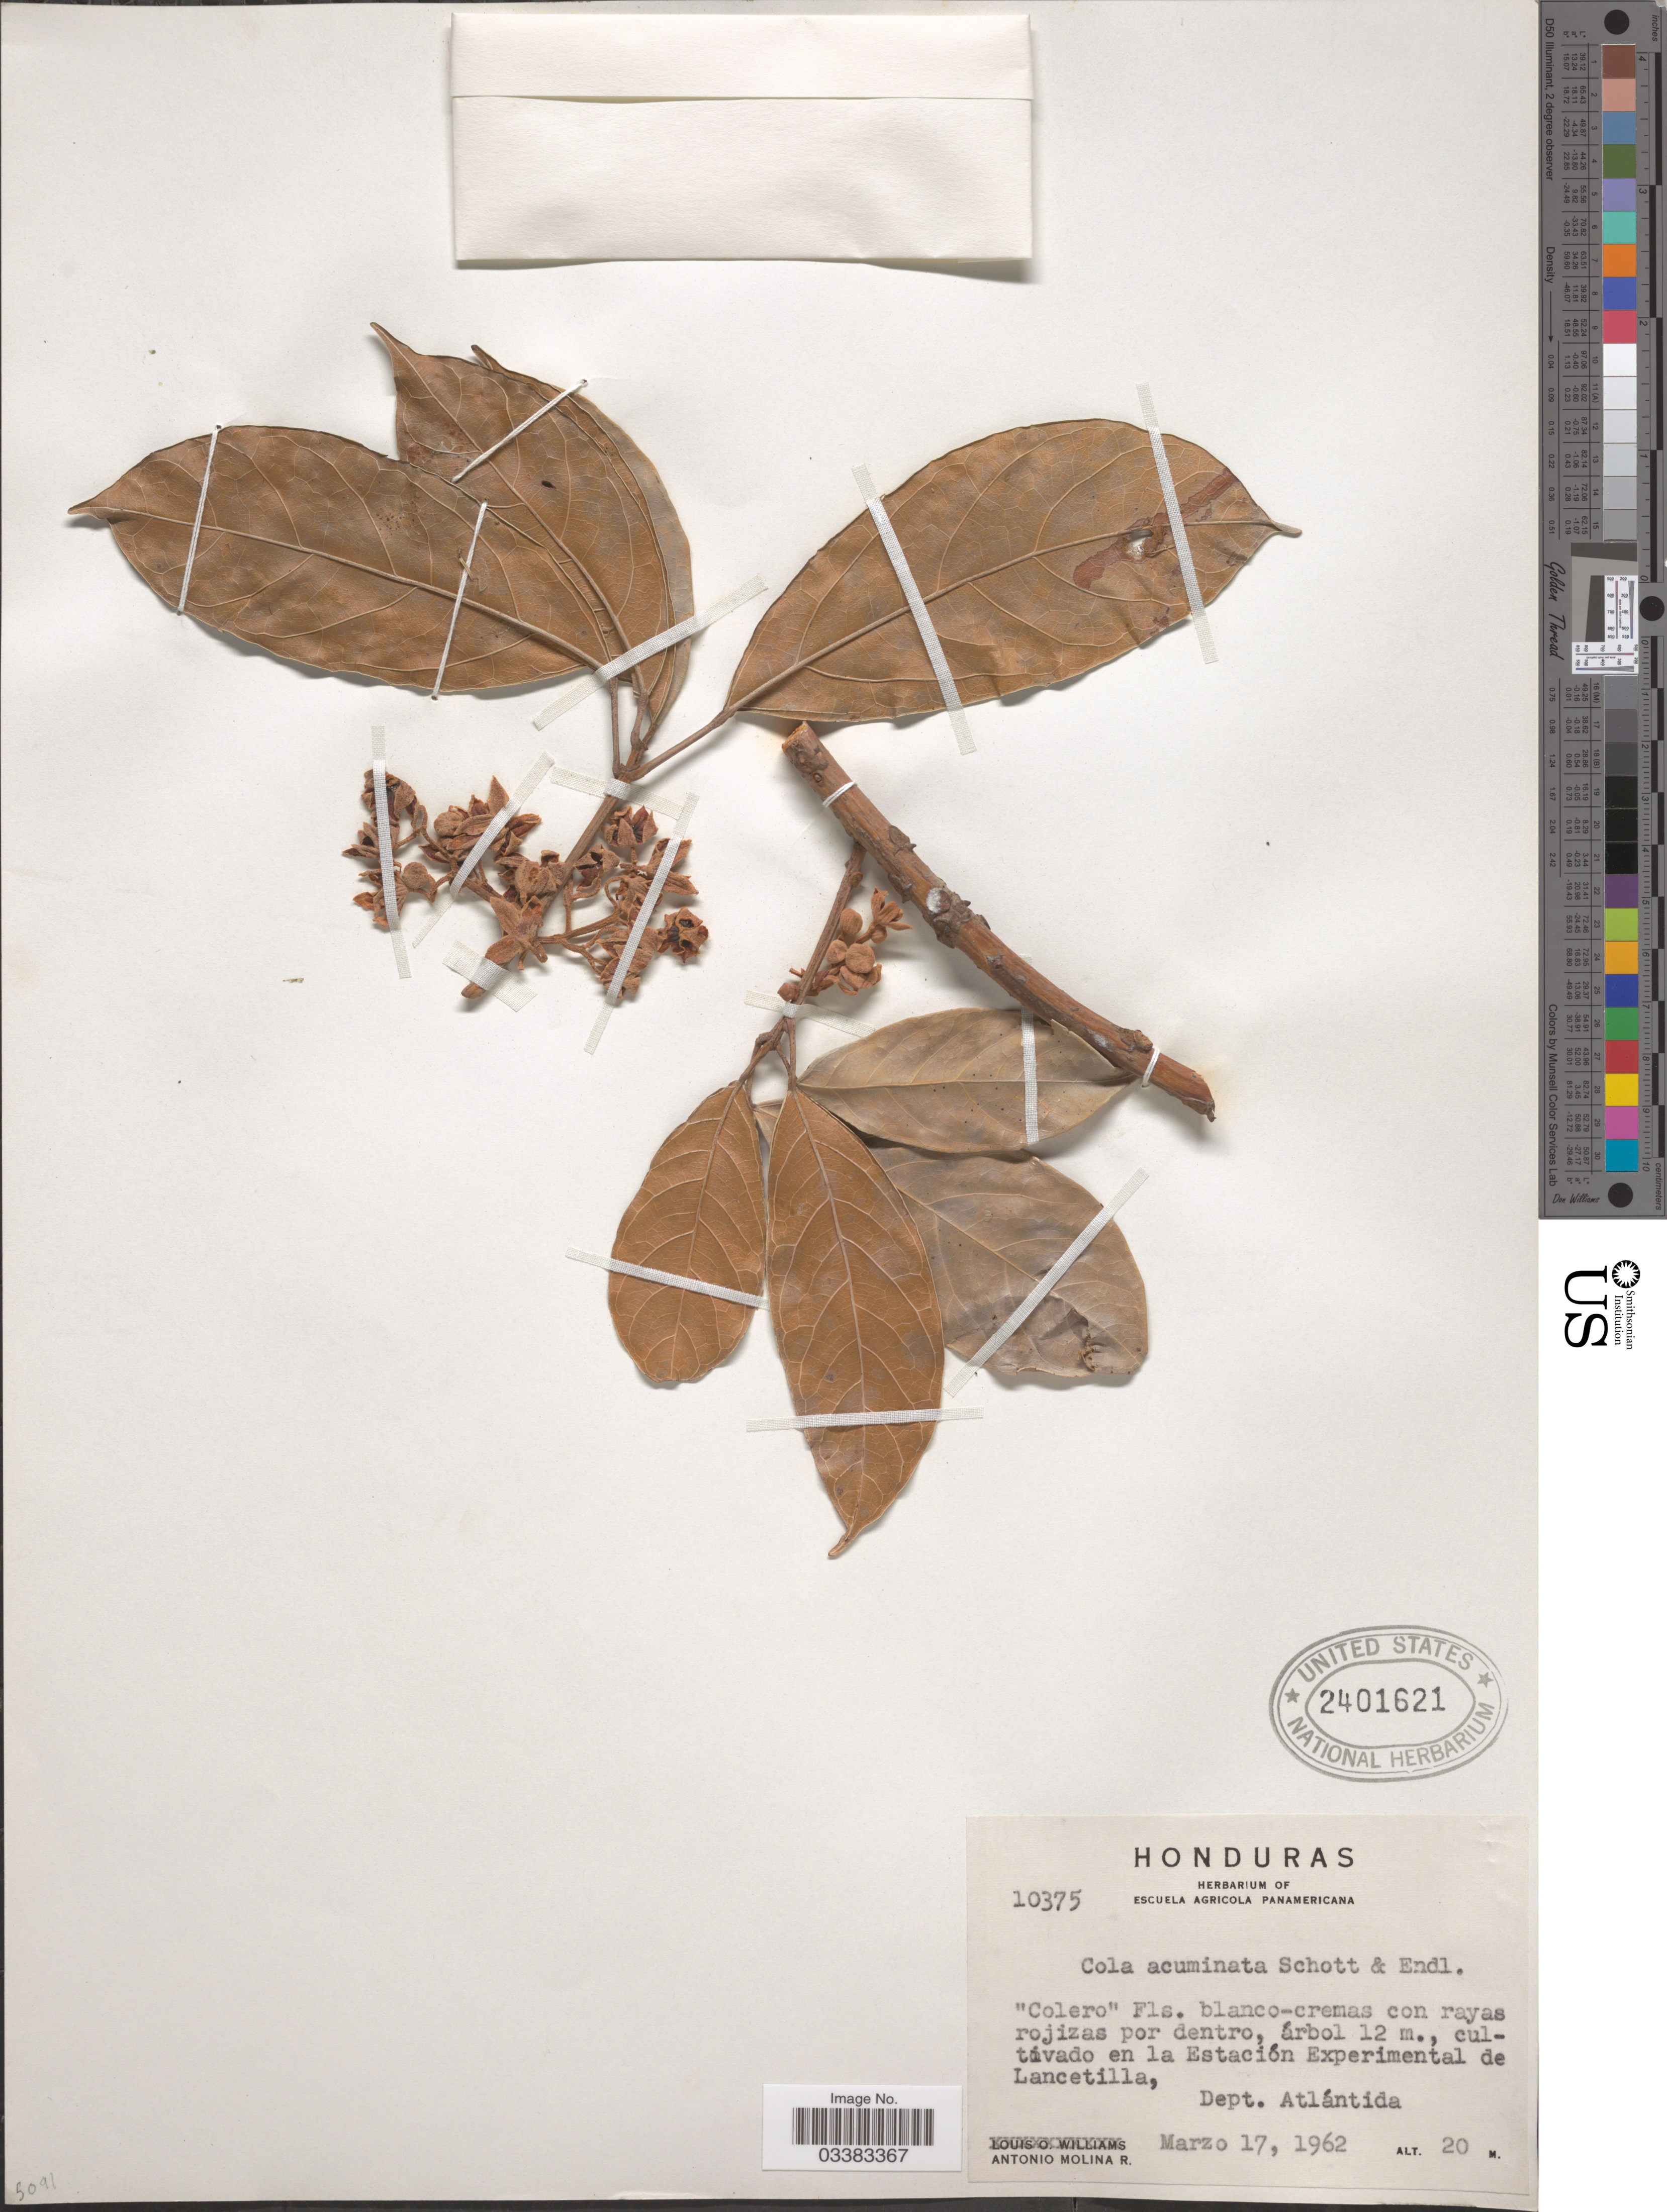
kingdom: Plantae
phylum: Tracheophyta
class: Magnoliopsida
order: Malvales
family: Malvaceae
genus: Cola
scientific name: Cola acuminata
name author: (P. Beauv.) Schott & Endl.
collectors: A. Molina R.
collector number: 10375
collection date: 1962-03-17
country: Honduras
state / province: Atlántida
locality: Estación Experimental de Lancetilla, Dept. Atlántida.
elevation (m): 20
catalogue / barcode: US 2401621